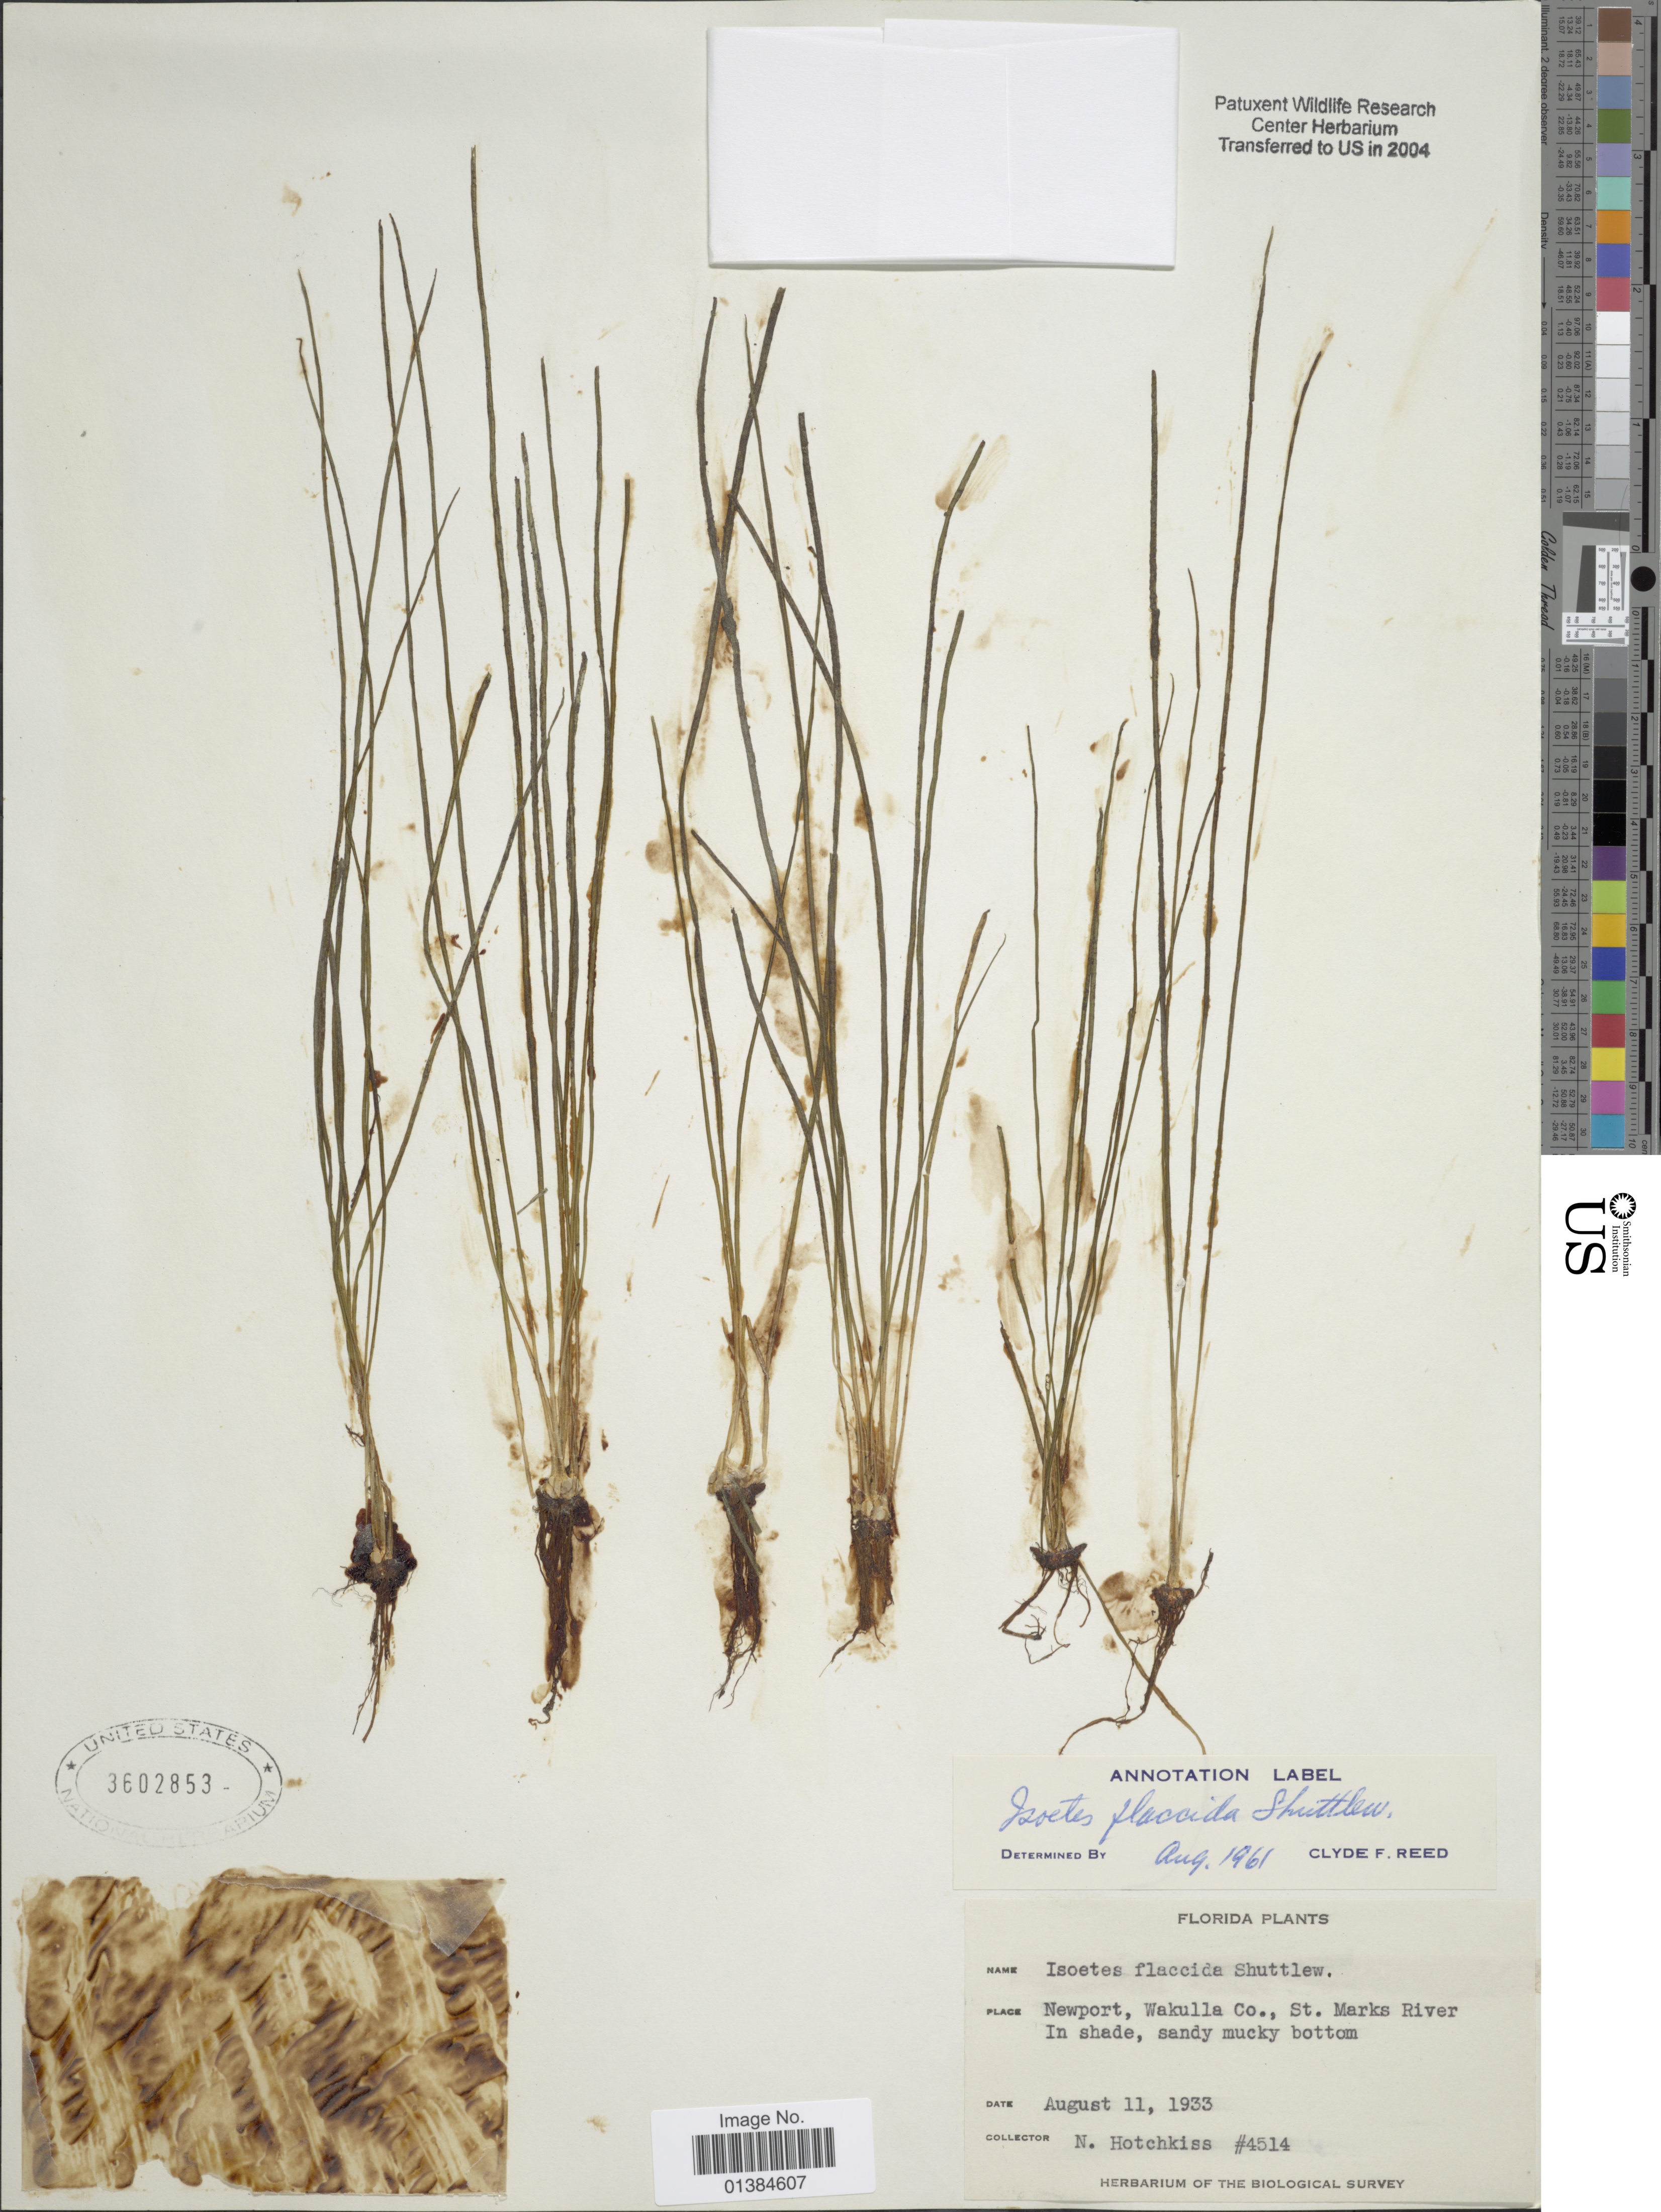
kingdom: Plantae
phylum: Tracheophyta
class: Lycopodiopsida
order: Isoetales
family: Isoetaceae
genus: Isoetes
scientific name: Isoetes flaccida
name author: Shuttlew. ex A. Braun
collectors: N. Hotchkiss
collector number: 4514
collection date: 1933-08-11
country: United States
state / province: Florida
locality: Newport, Wakulla Co., St. Marks River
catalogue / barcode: US 3602853